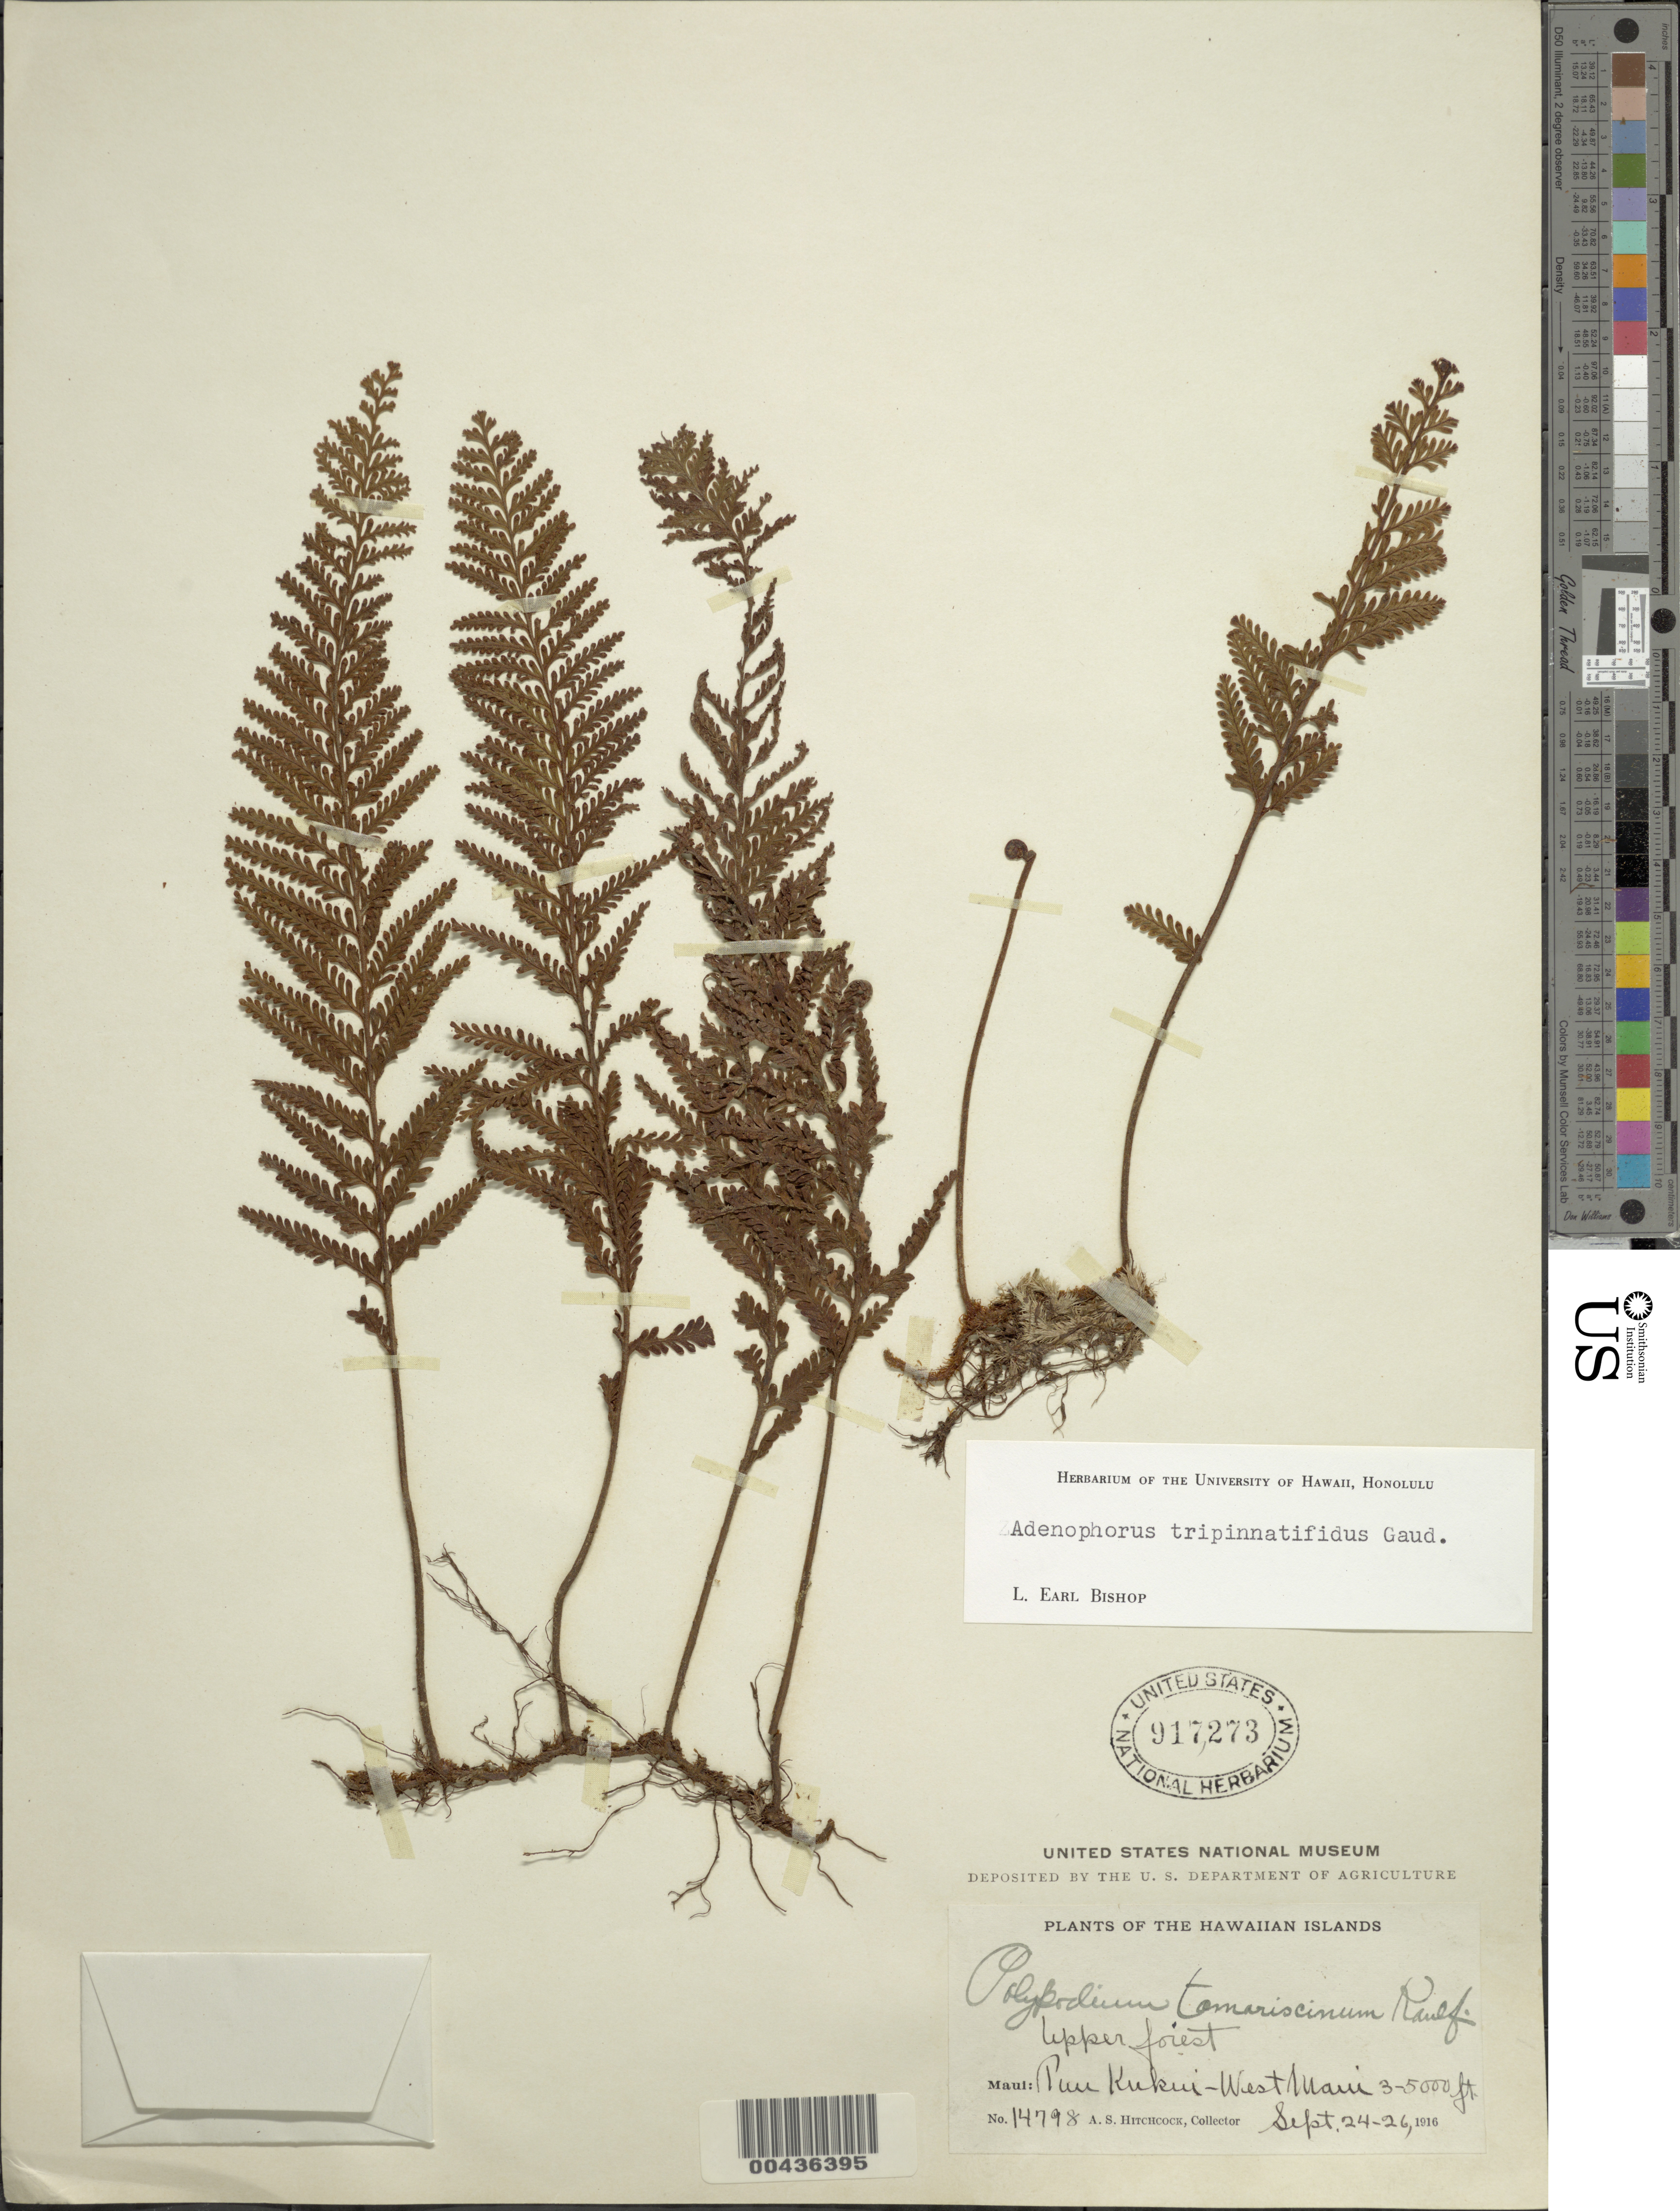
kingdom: Plantae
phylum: Tracheophyta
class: Polypodiopsida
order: Polypodiales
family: Polypodiaceae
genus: Adenophorus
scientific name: Adenophorus tripinnatifidus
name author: Gaudich.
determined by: Bishop, L. E.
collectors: A. S. Hitchcock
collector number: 14798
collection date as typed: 24 Sep 1916 to 26 Sep 1916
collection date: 1916-09-24/1916-09-26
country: United States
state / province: Hawaii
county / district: Maui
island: Maui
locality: Puu Kukui-W Maui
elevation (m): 914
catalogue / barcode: US 917273